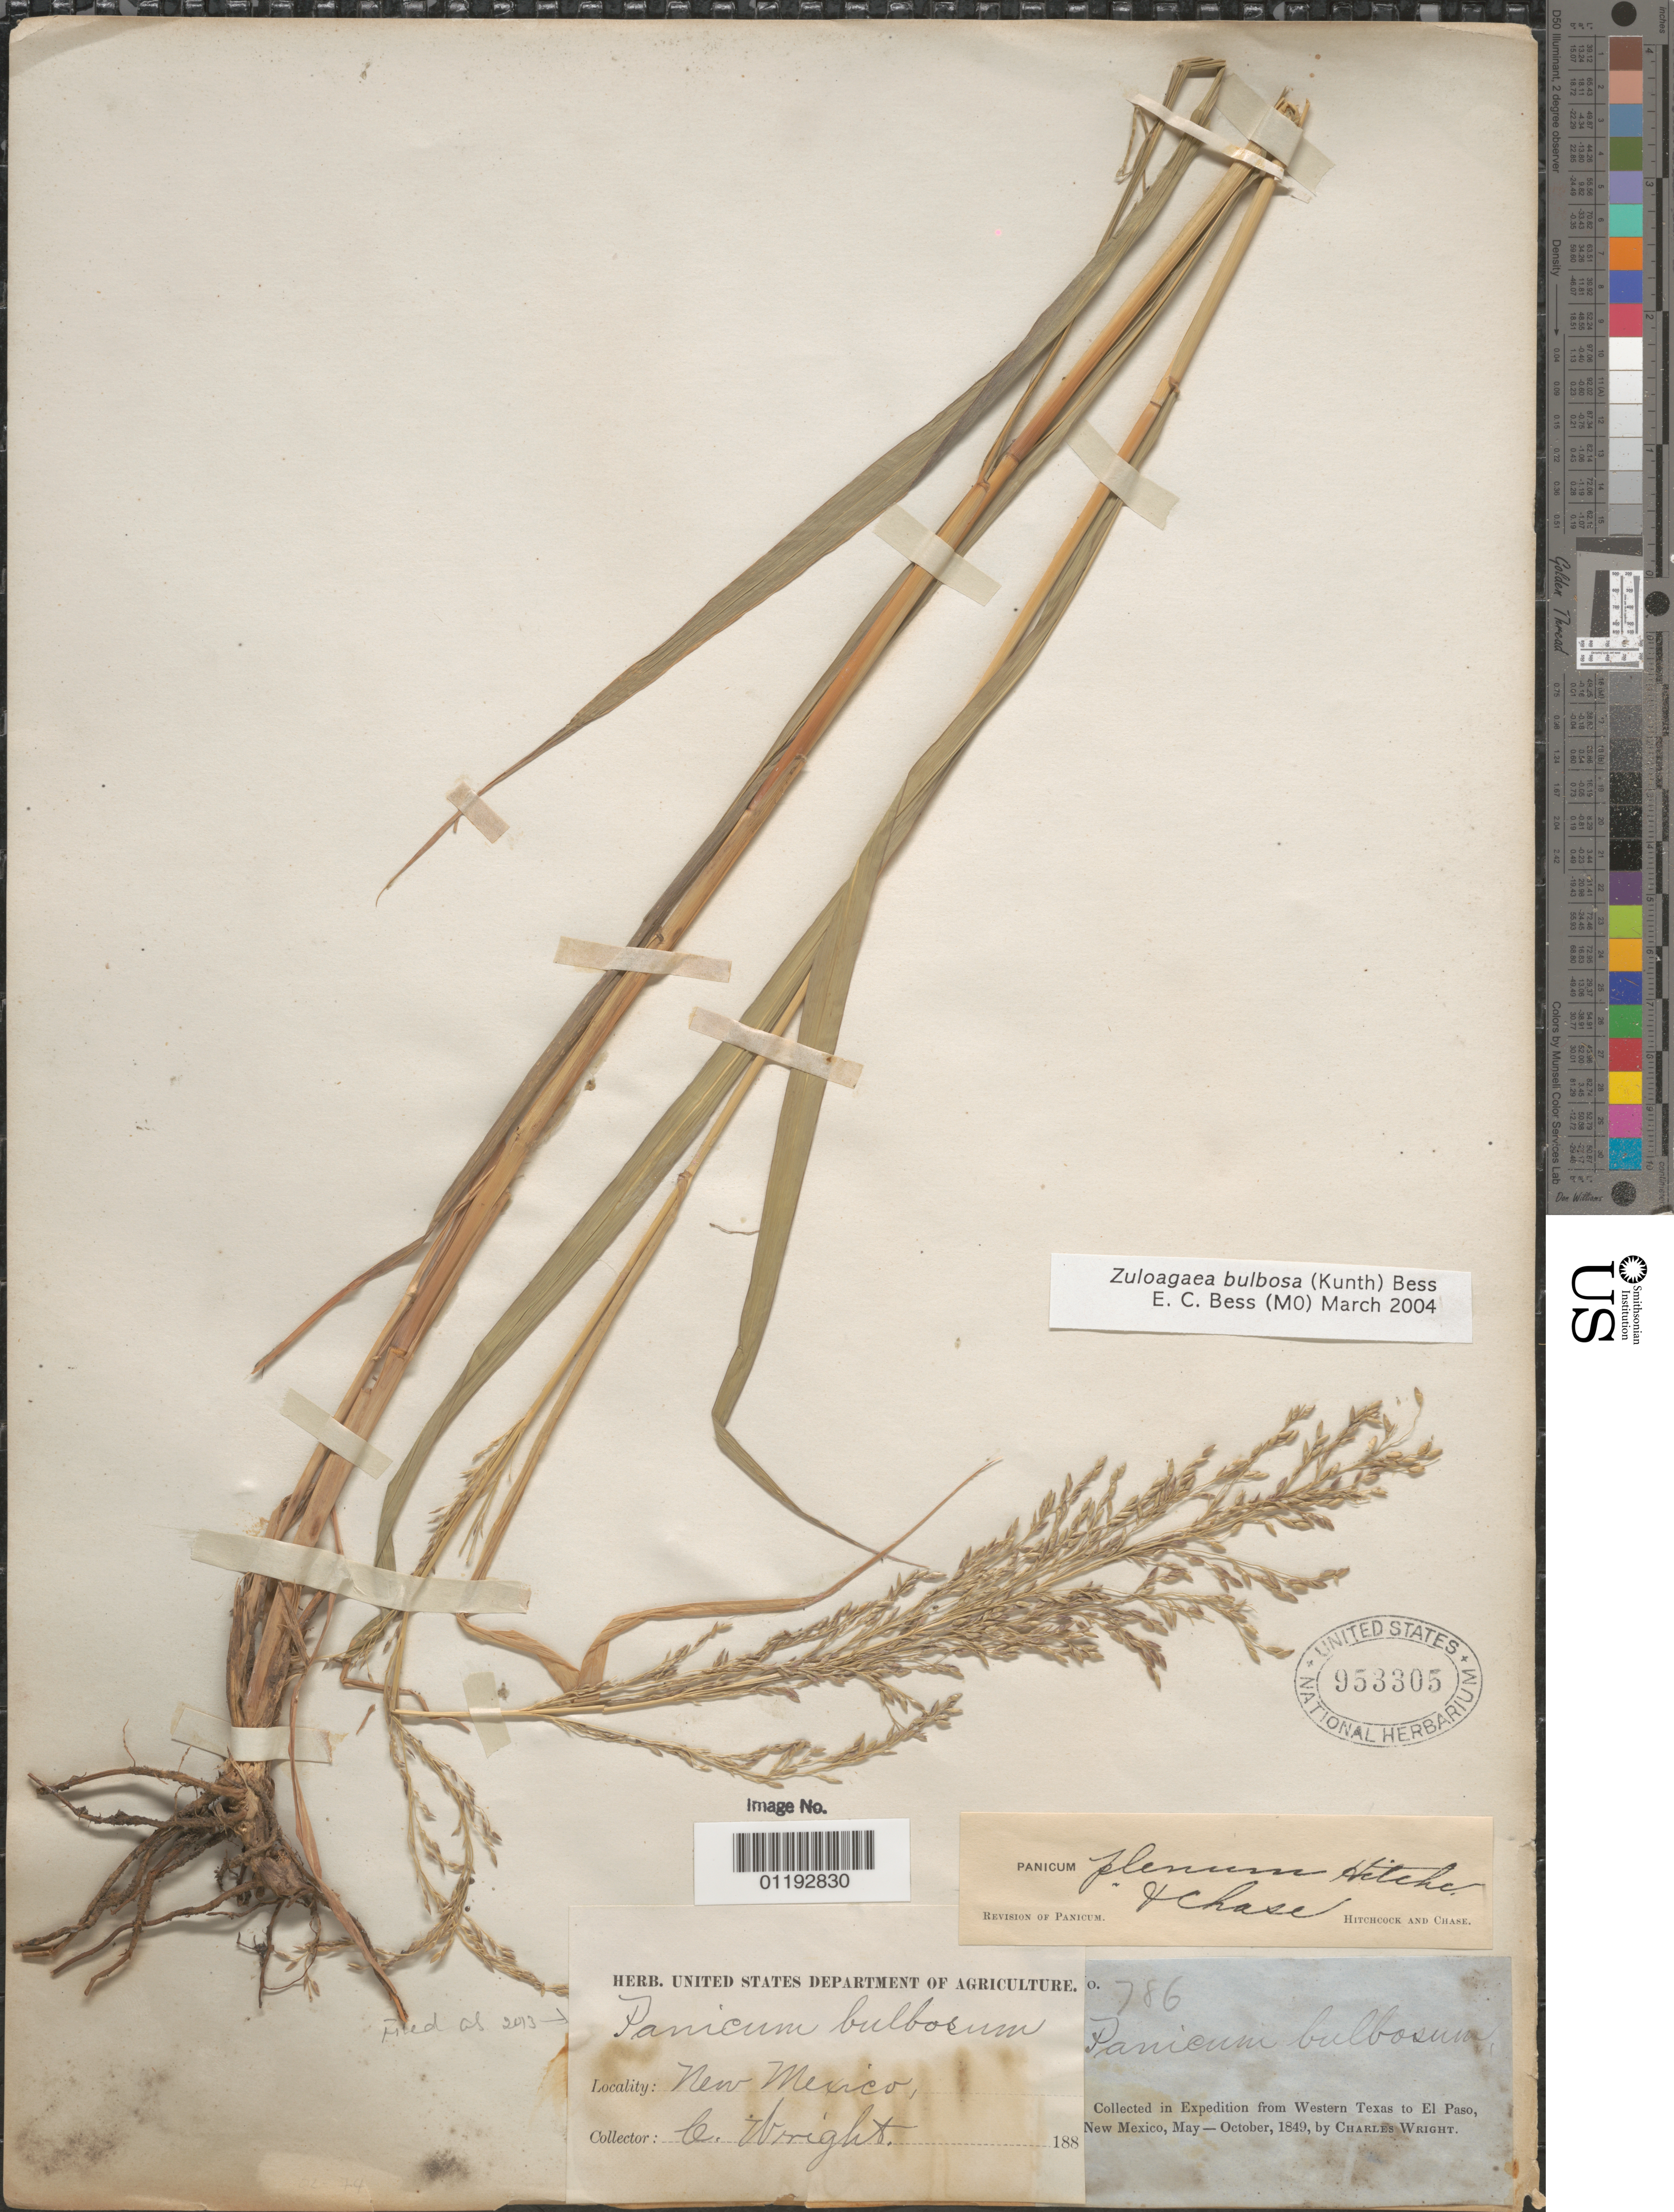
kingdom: Plantae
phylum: Tracheophyta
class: Liliopsida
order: Poales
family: Poaceae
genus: Panicum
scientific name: Panicum bulbosum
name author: Kunth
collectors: C. Wright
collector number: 786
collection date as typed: May 1849 to -- Oct 1849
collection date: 1849-05/1849-10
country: United States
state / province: New Mexico / Texas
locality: W Texas to El Paso, New Mexico.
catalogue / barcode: US 953305